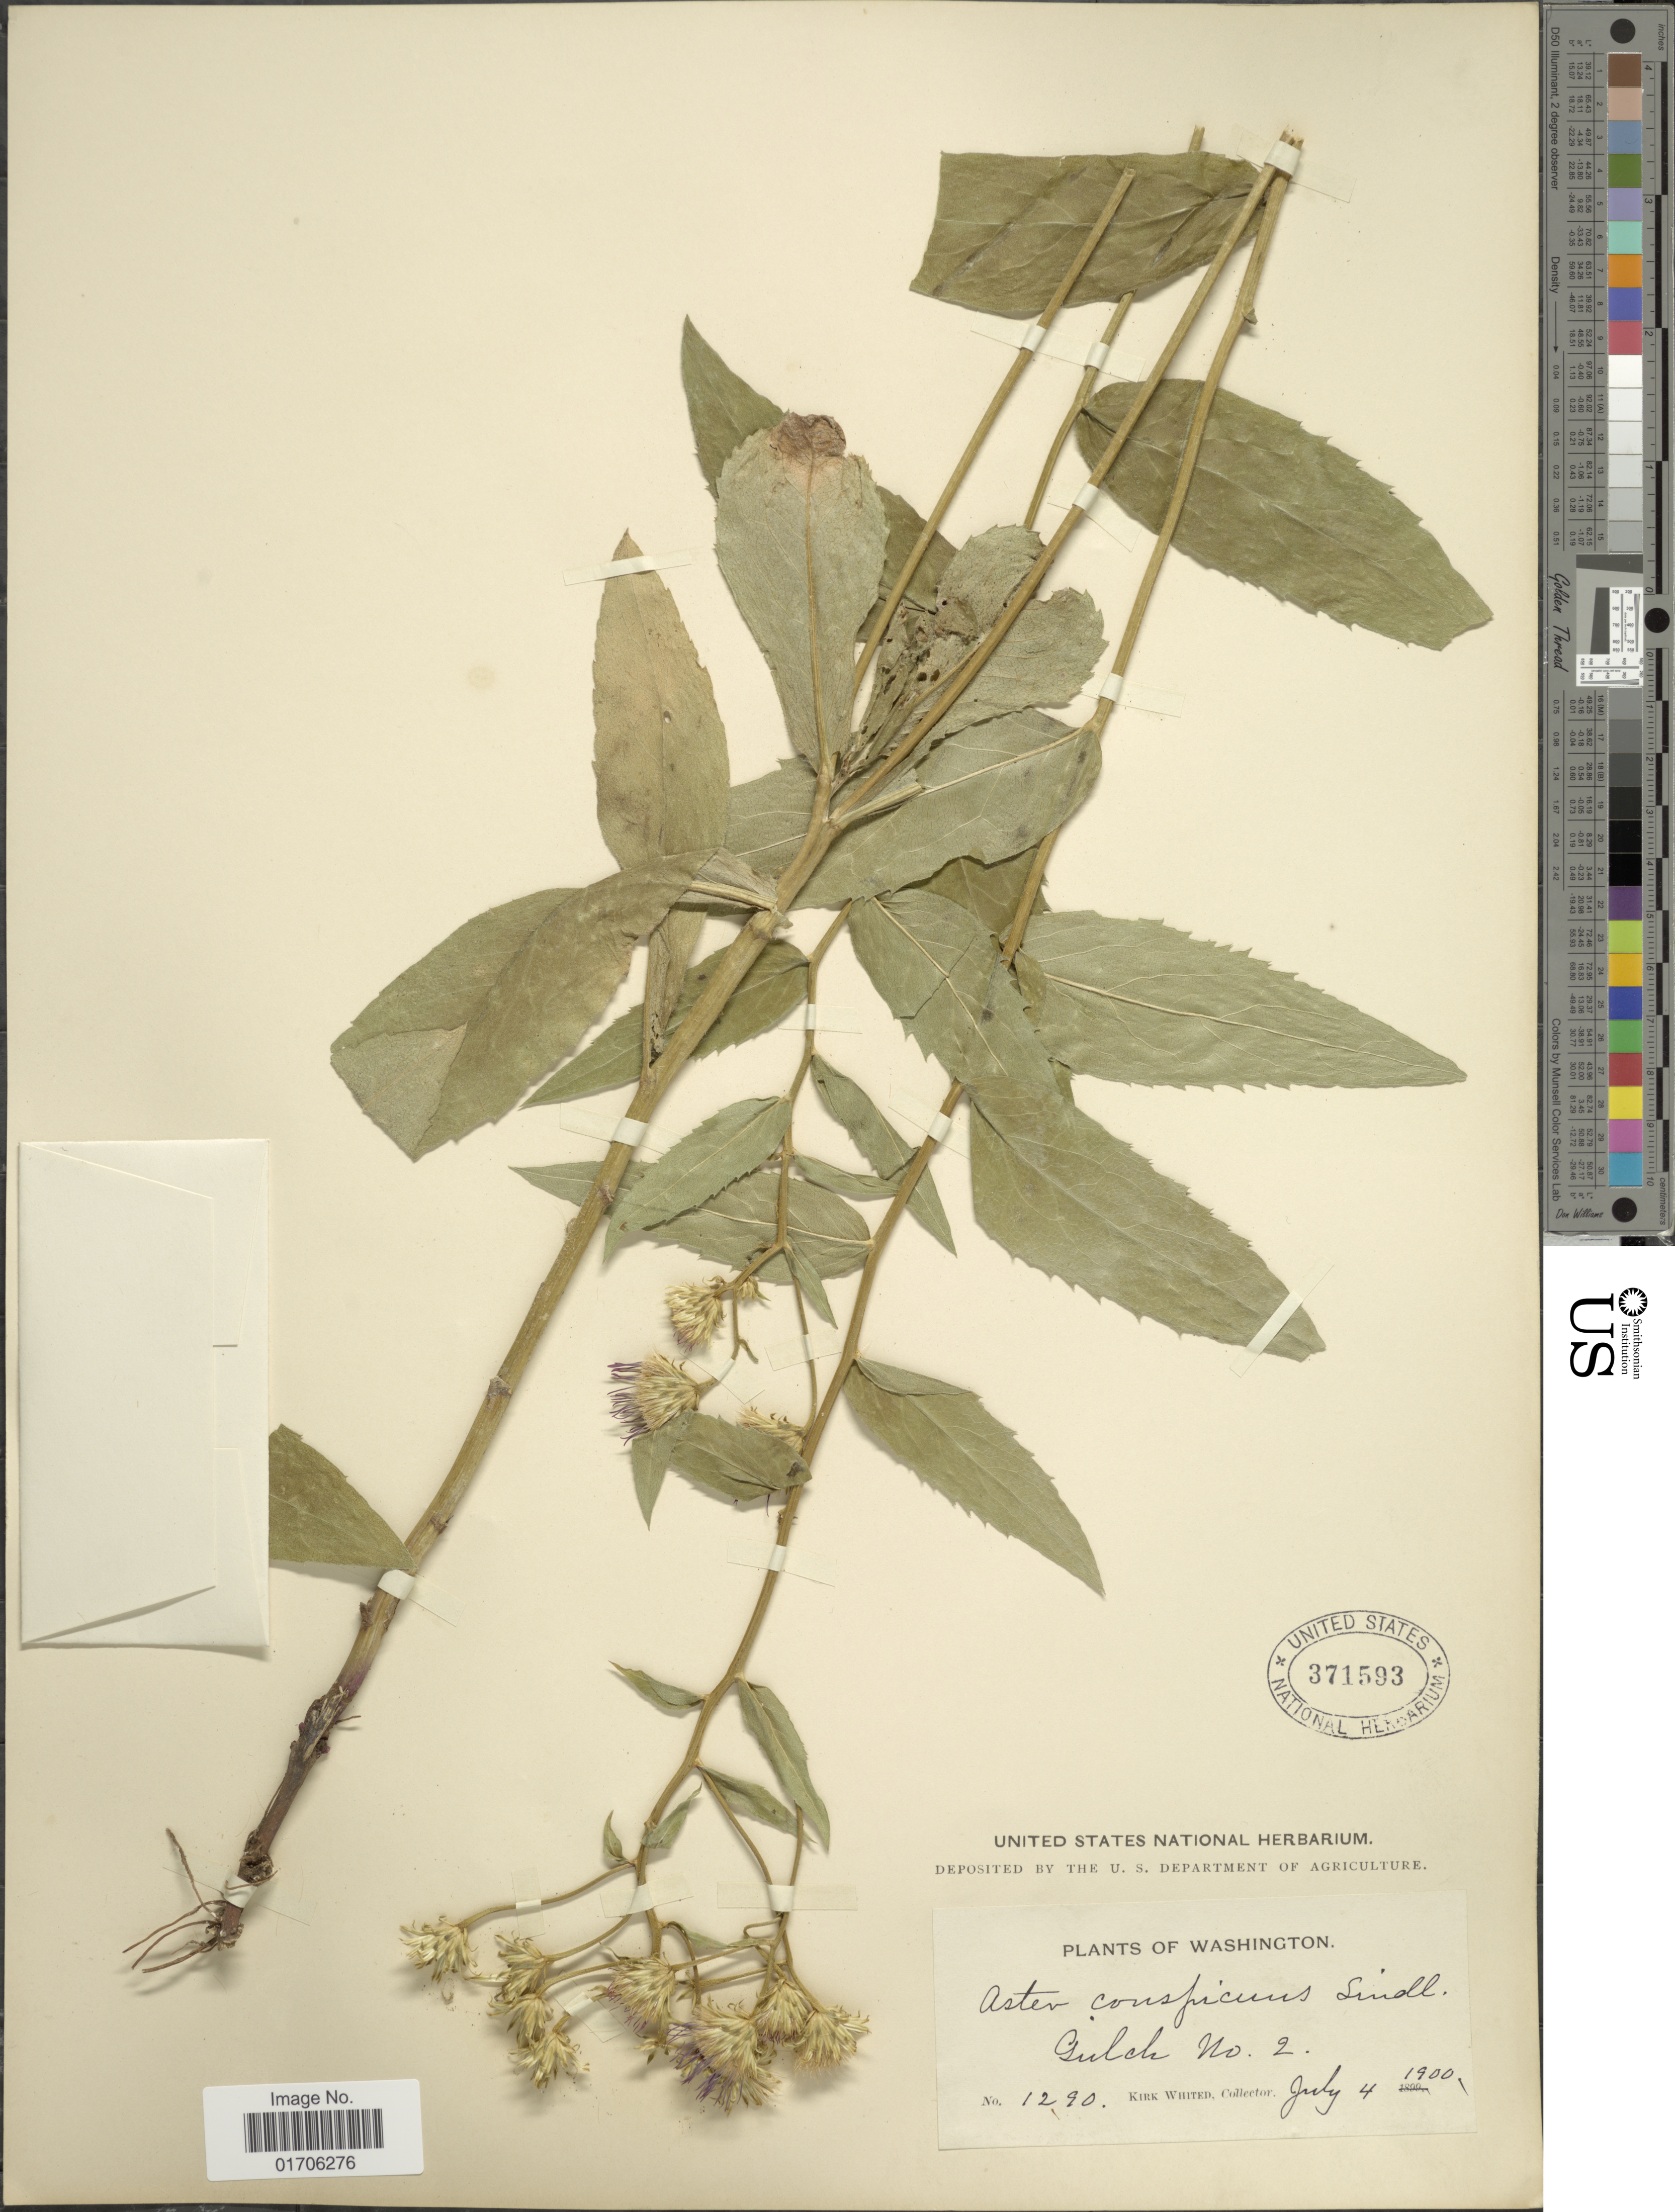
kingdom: Plantae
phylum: Tracheophyta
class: Magnoliopsida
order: Asterales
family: Asteraceae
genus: Eurybia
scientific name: Eurybia conspicua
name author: (Lindl.) G.L. Nesom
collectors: K. Whited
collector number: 1290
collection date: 1900-07-04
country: United States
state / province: Washington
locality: Washington. Gulch No. 2.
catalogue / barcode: US 371593